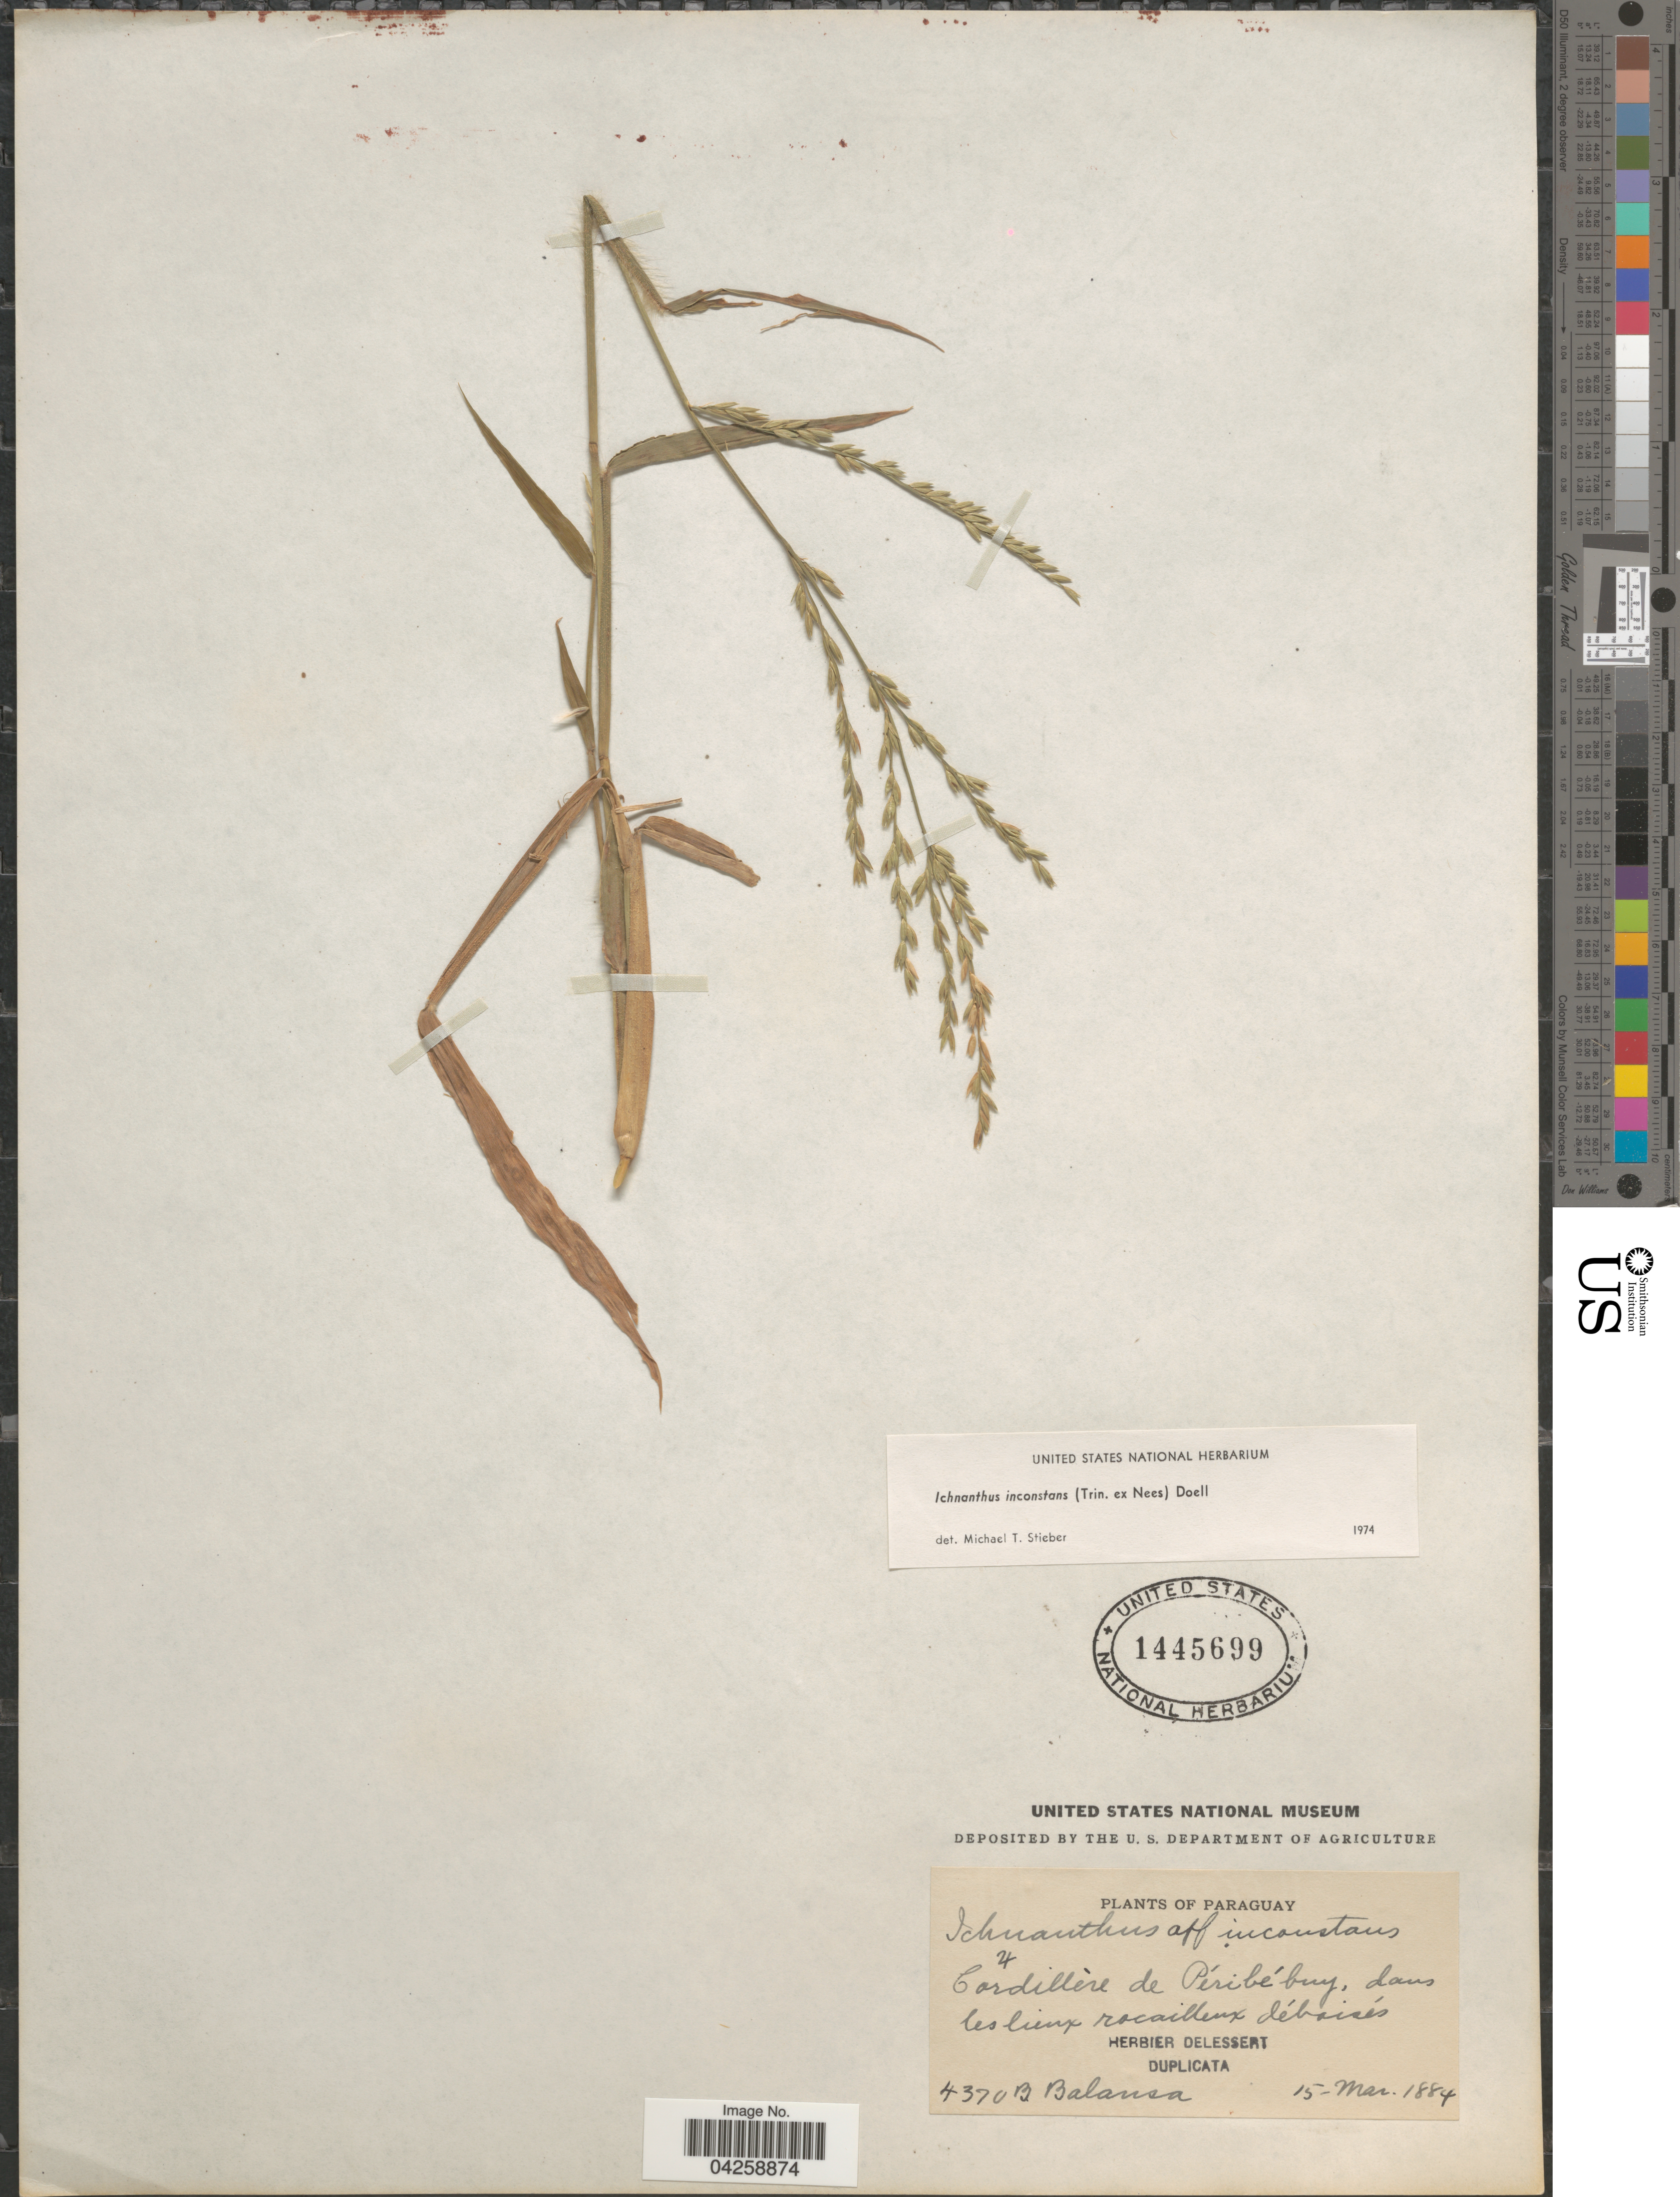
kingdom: Plantae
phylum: Tracheophyta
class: Liliopsida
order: Poales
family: Poaceae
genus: Ichnanthus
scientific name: Ichnanthus inconstans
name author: (Trin. ex Nees) Döll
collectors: B. Balansa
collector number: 4370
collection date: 1884-03-15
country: Paraguay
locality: Cordillère de Péribébuy, dans les lieux rocailleux déboisés.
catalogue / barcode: US 1445699